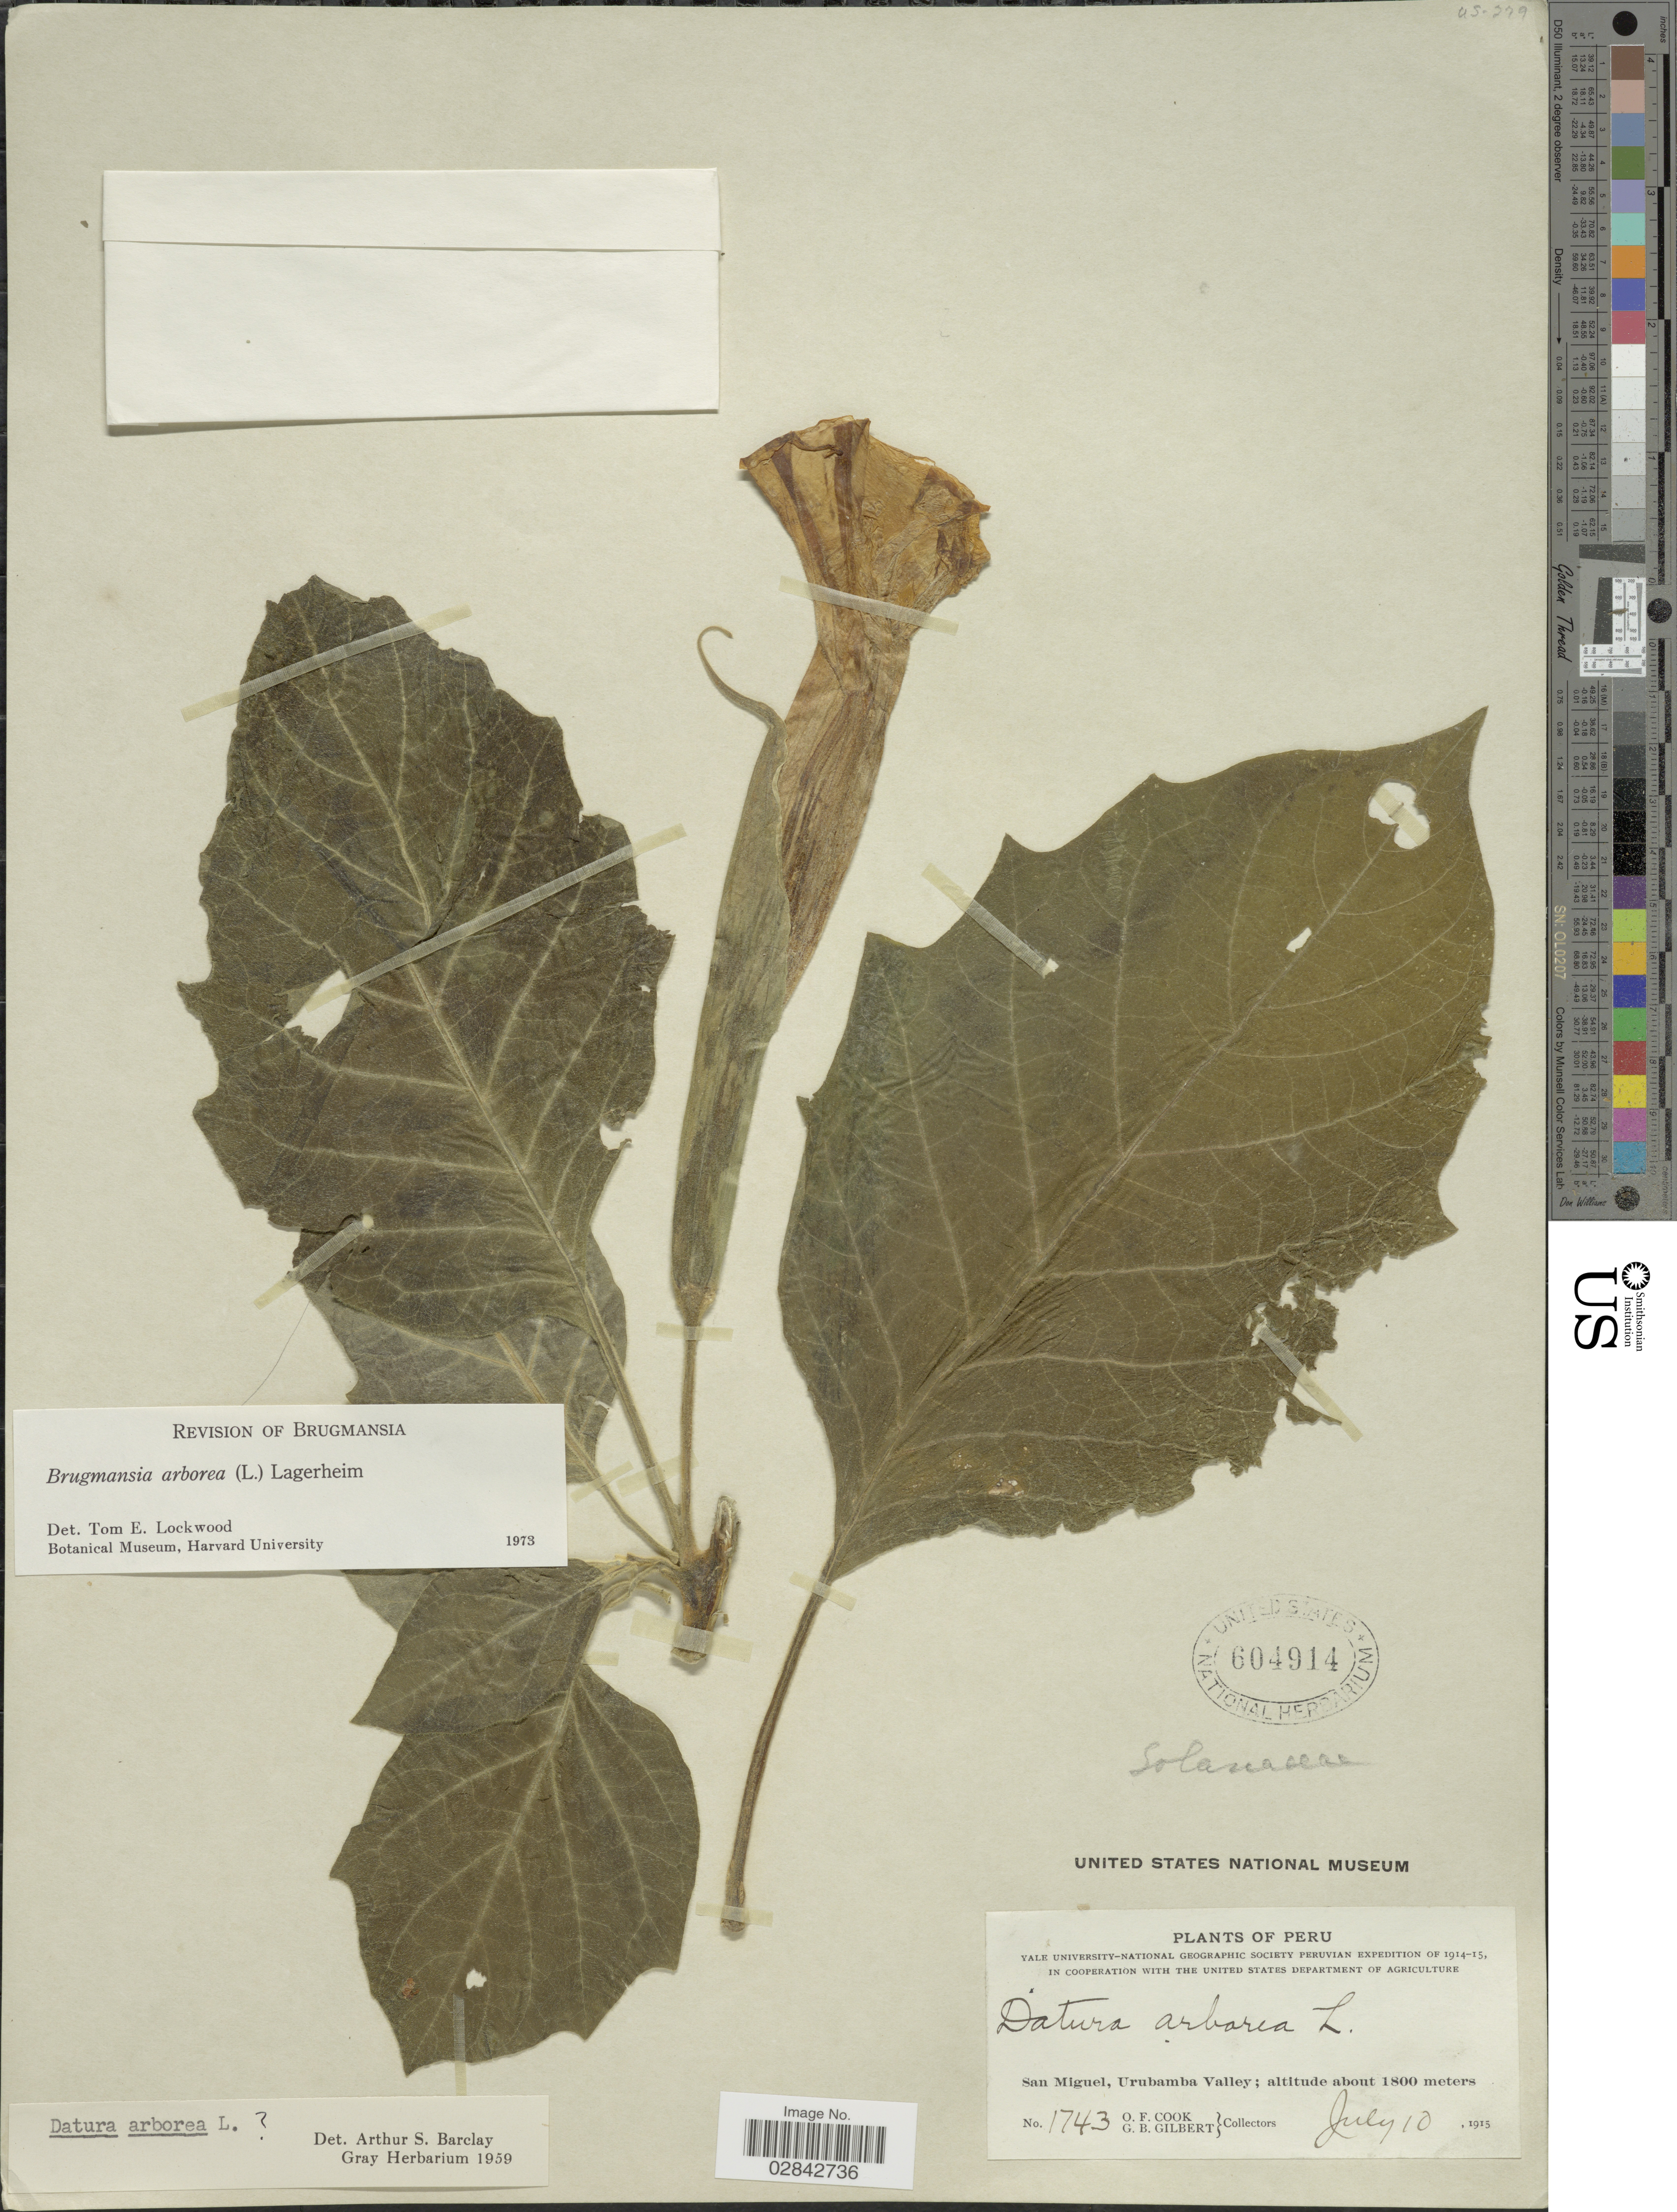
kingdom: Plantae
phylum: Tracheophyta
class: Magnoliopsida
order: Solanales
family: Solanaceae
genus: Brugmansia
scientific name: Brugmansia arborea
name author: (L.) Lagerh.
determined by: Lockwood, T. E.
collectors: O. F. Cook & G. B. Gilbert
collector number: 1743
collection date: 1915-07-10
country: Peru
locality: San Miguel, Urubamba Valley.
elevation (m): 1800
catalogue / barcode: US 604914